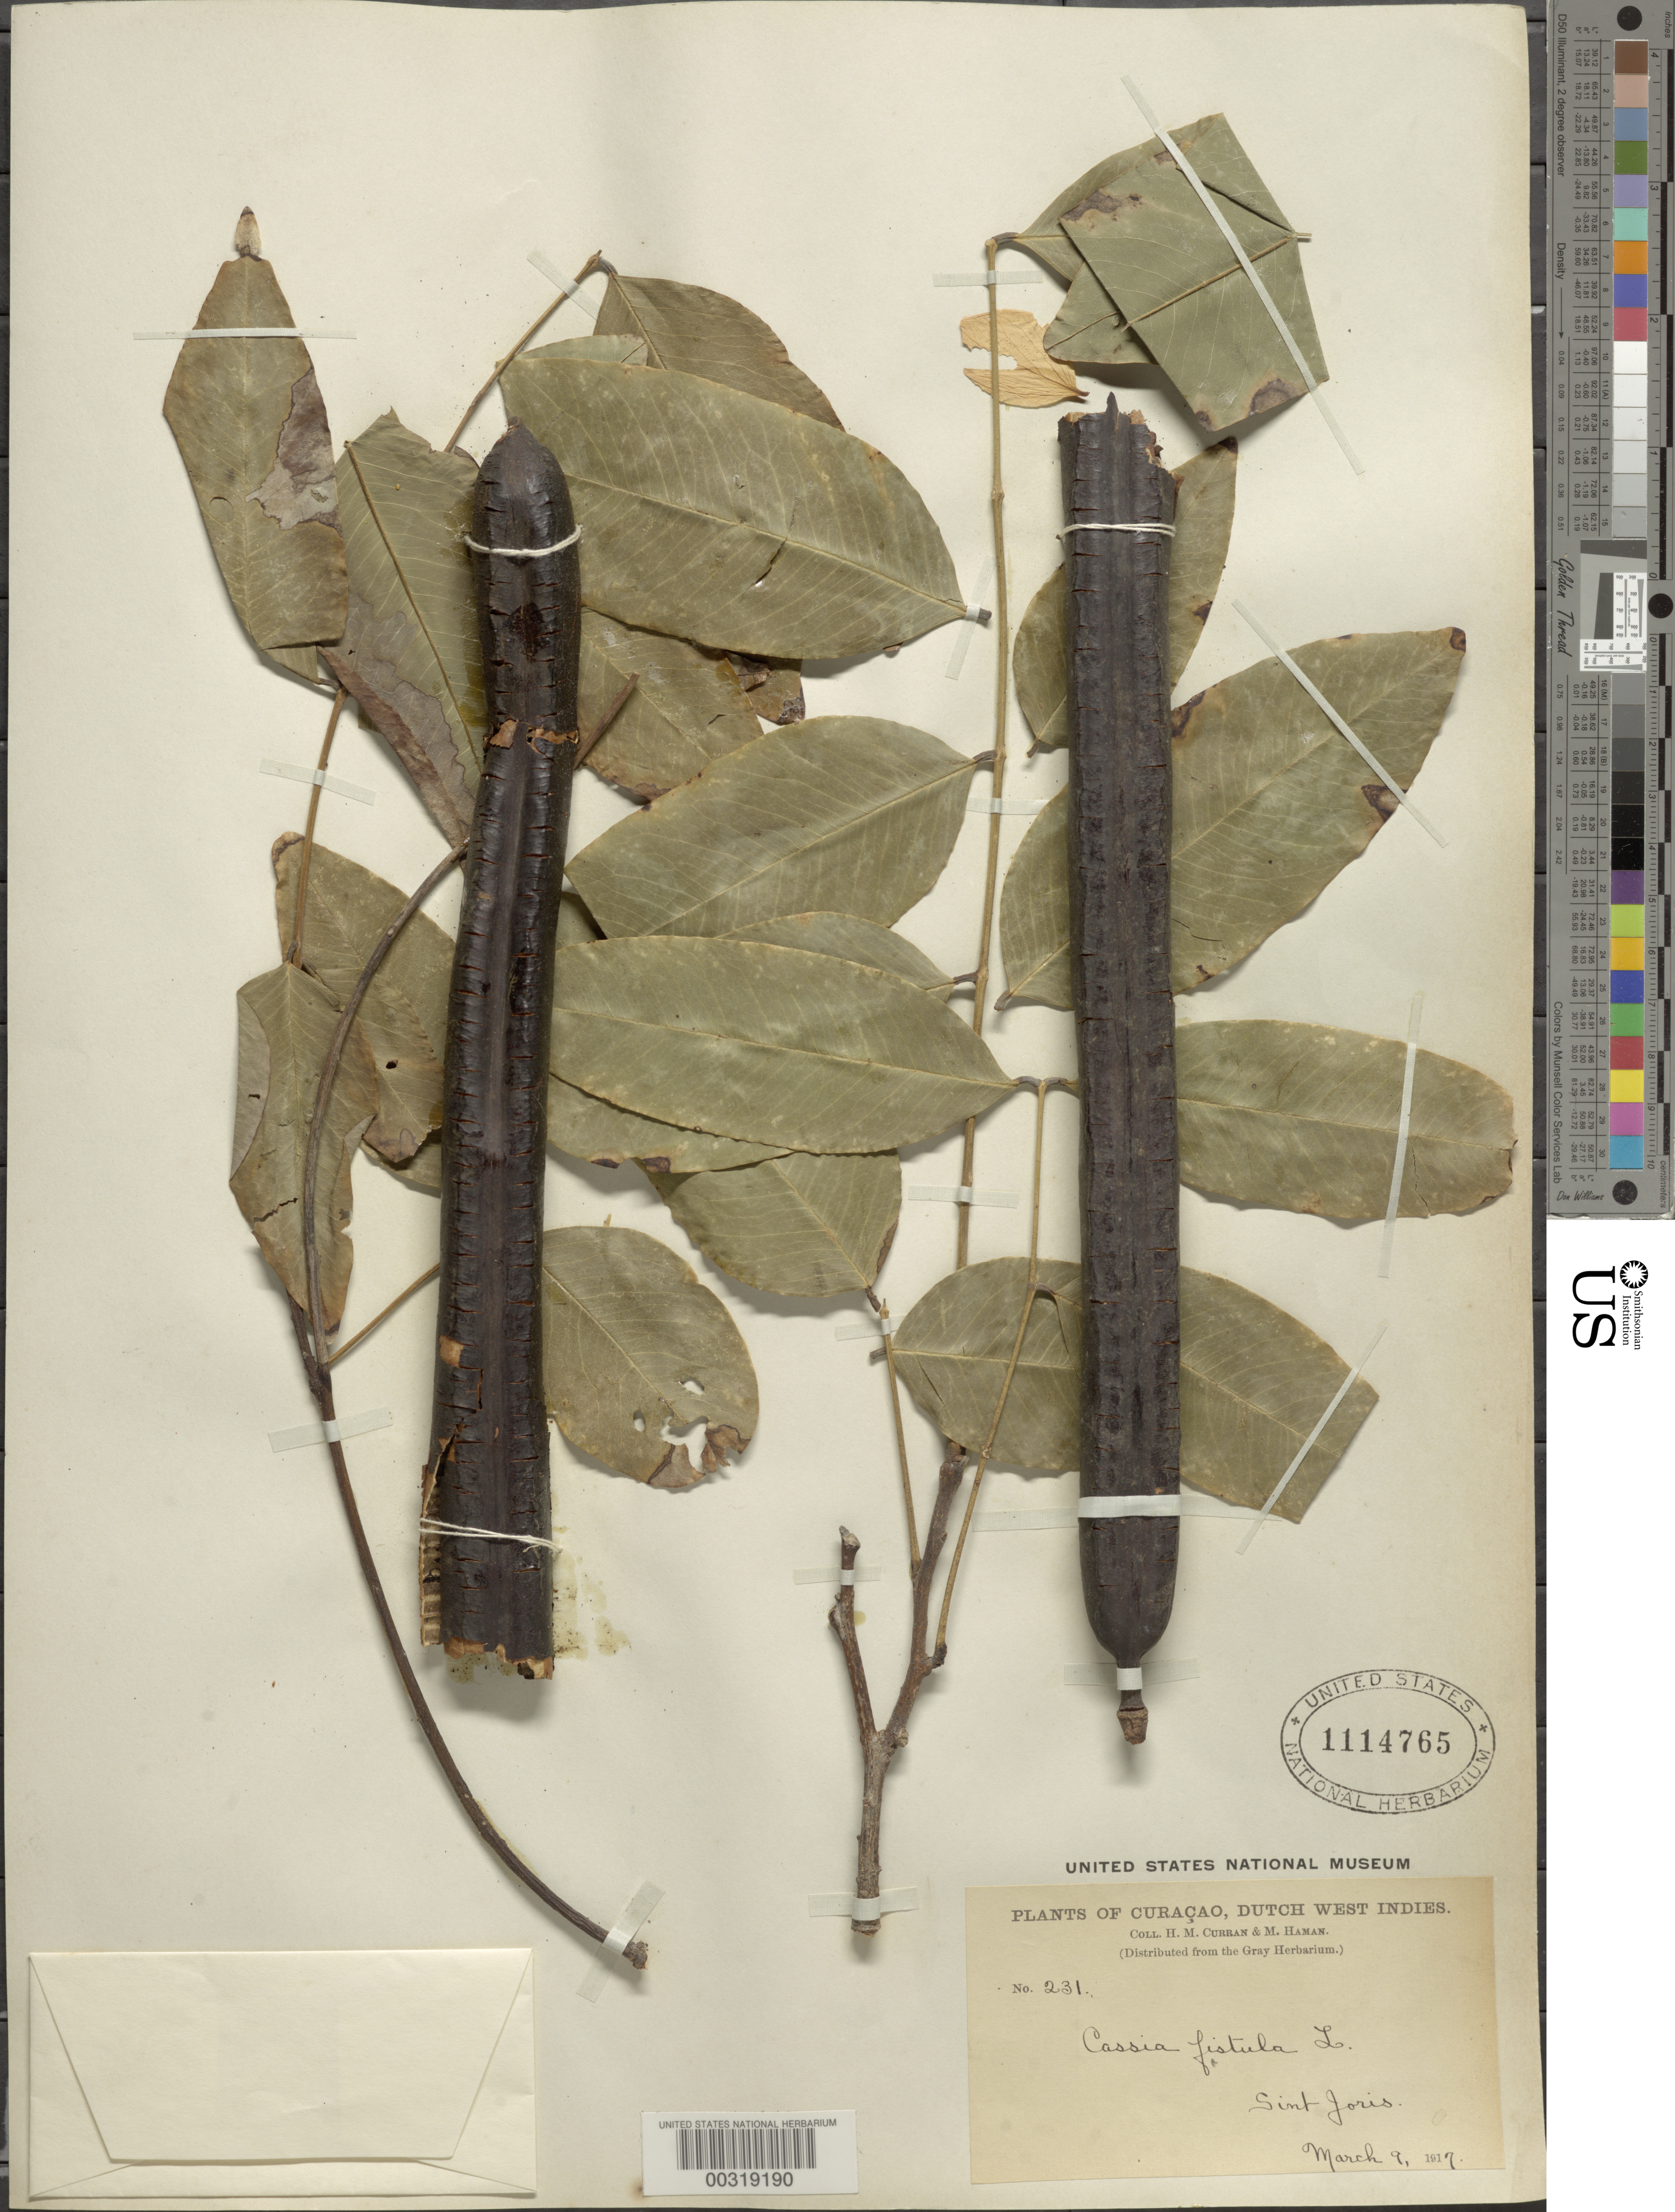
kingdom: Plantae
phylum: Tracheophyta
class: Magnoliopsida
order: Fabales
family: Fabaceae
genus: Cassia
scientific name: Cassia fistula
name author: L.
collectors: H. M. Curran & M. Haman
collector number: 231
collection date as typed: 09 Mar 1917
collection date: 1917-03-09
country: Curaçao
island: Curaçao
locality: Sint joris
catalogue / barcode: US 1114765